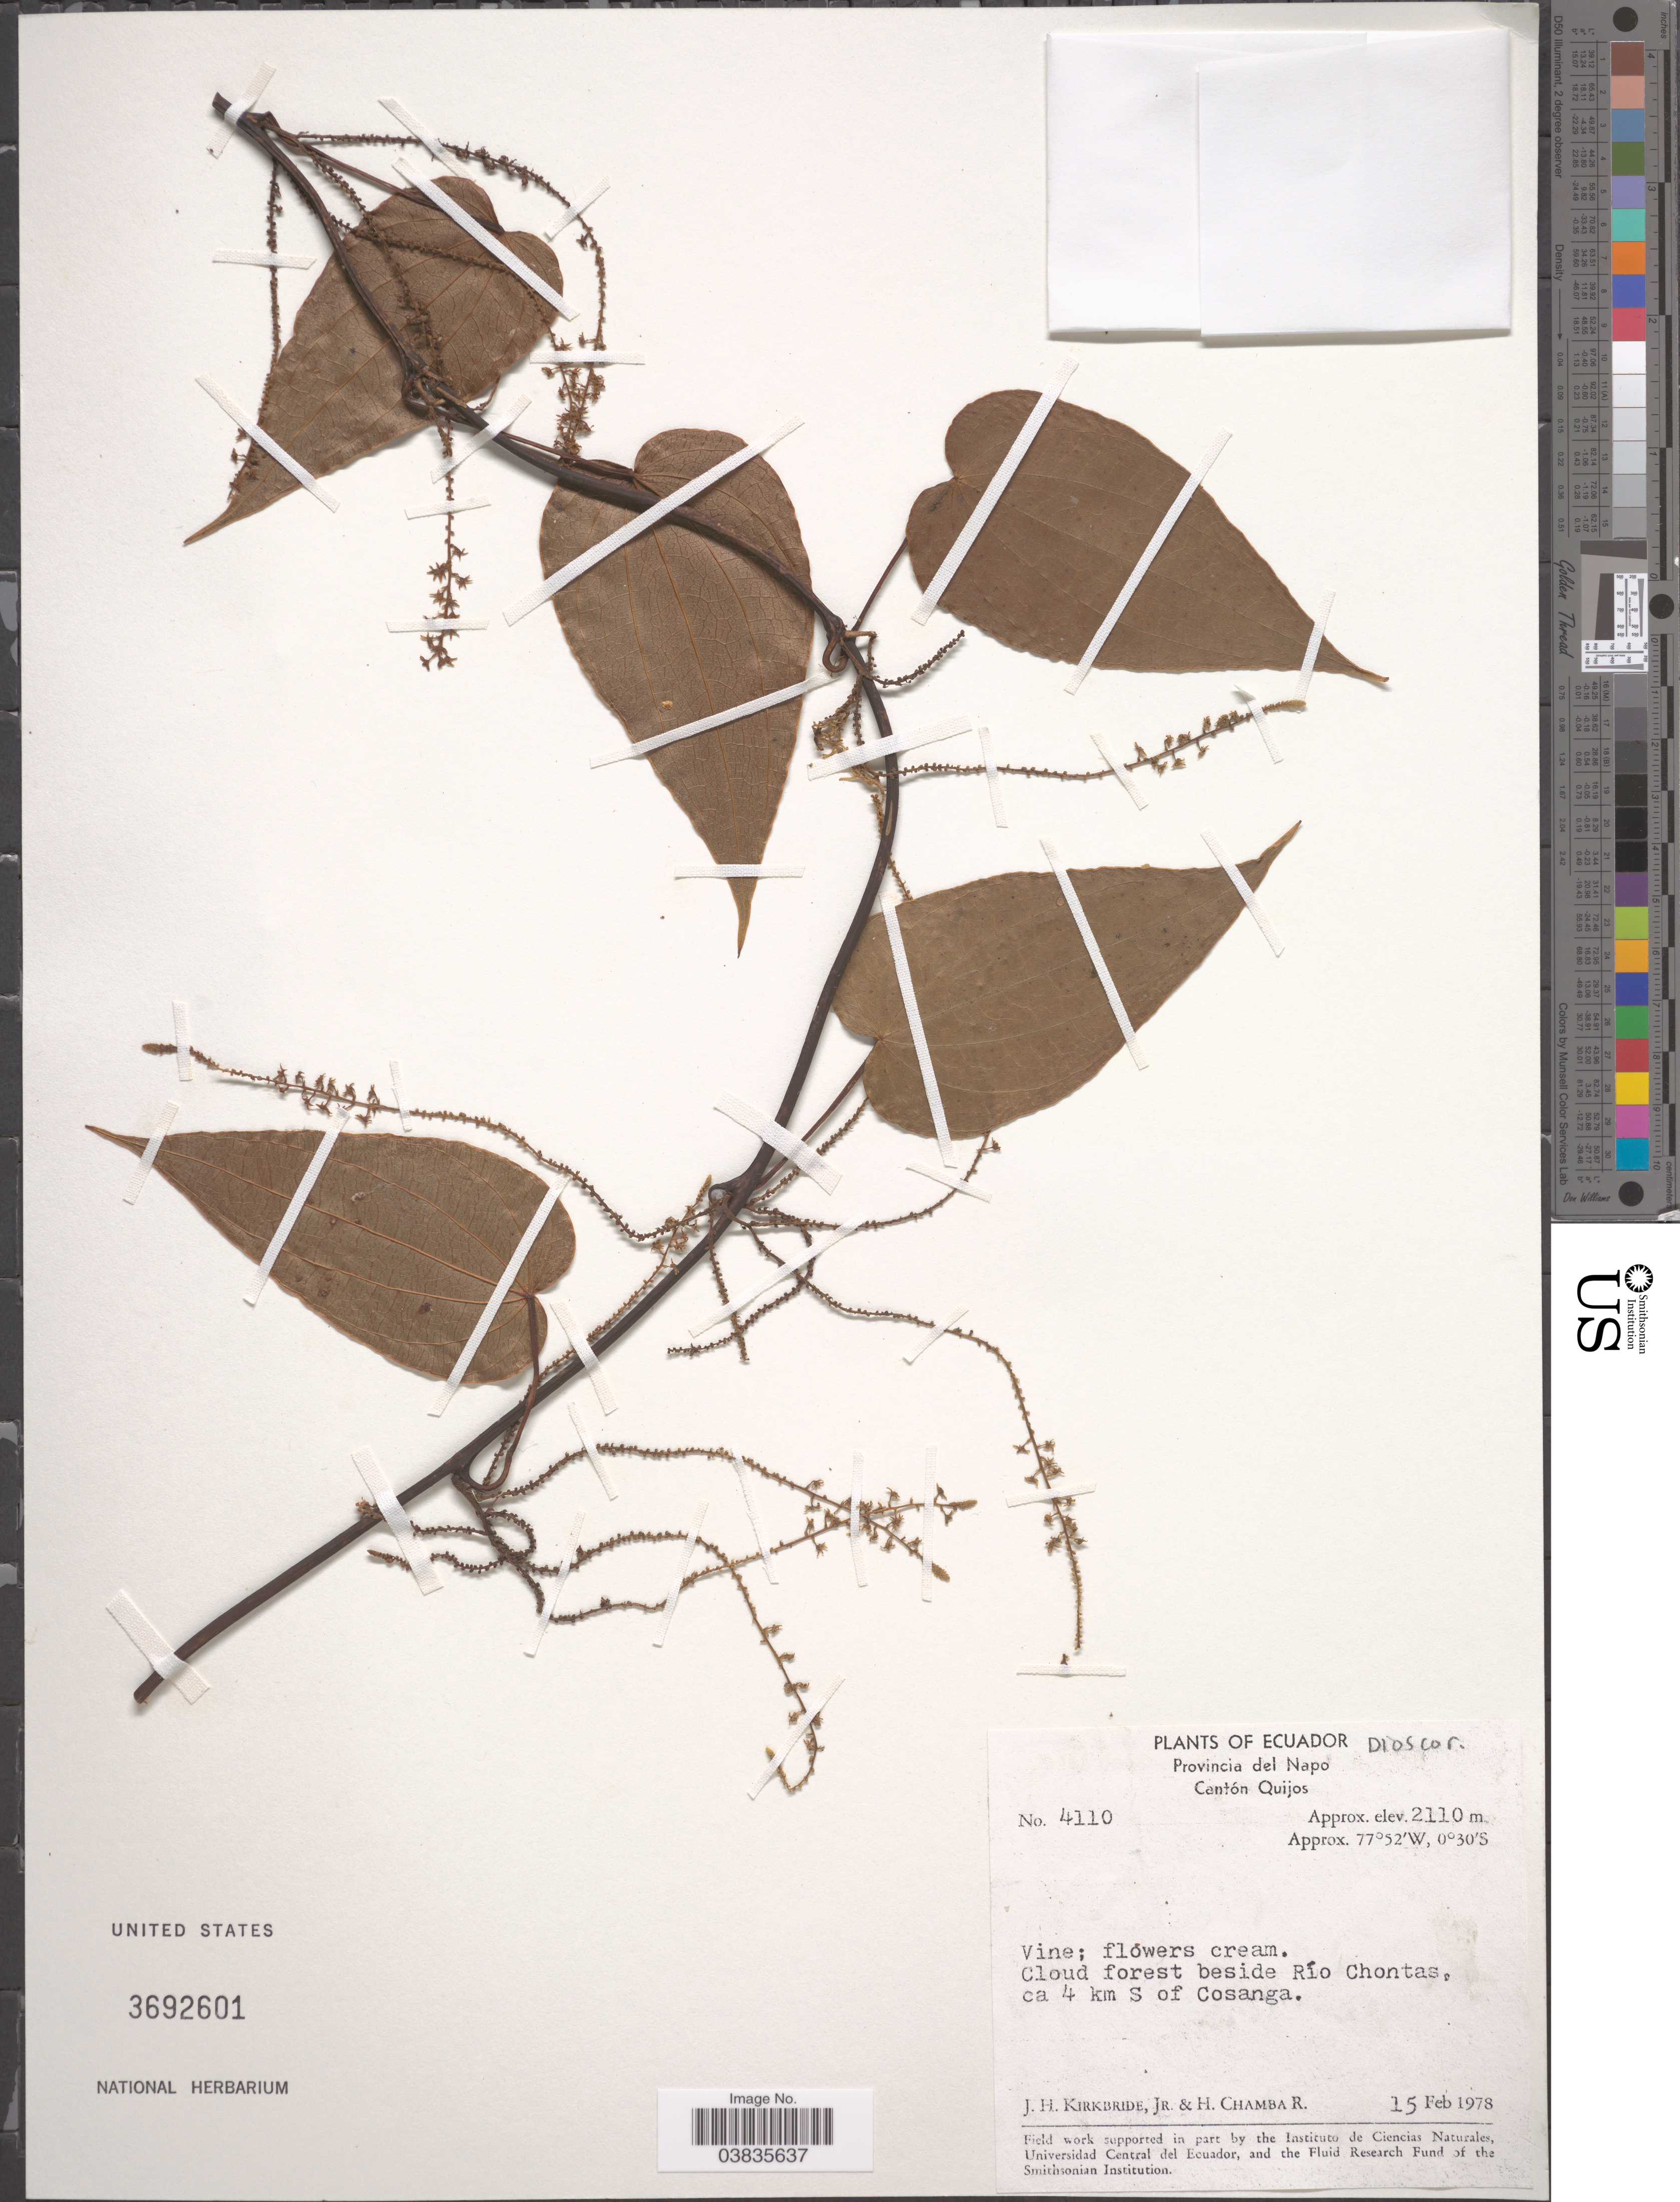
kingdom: Plantae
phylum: Tracheophyta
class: Liliopsida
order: Dioscoreales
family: Dioscoreaceae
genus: Dioscorea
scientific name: Dioscorea sp.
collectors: J. H. Kirkbride & H. Chamba R.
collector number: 4110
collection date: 1978-02-15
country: Ecuador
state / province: Napo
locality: Cantón Quijos. Cloud forest beside Río Chontas, ca 4 km S of Cosanga.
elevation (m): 2110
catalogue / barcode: US 3692601